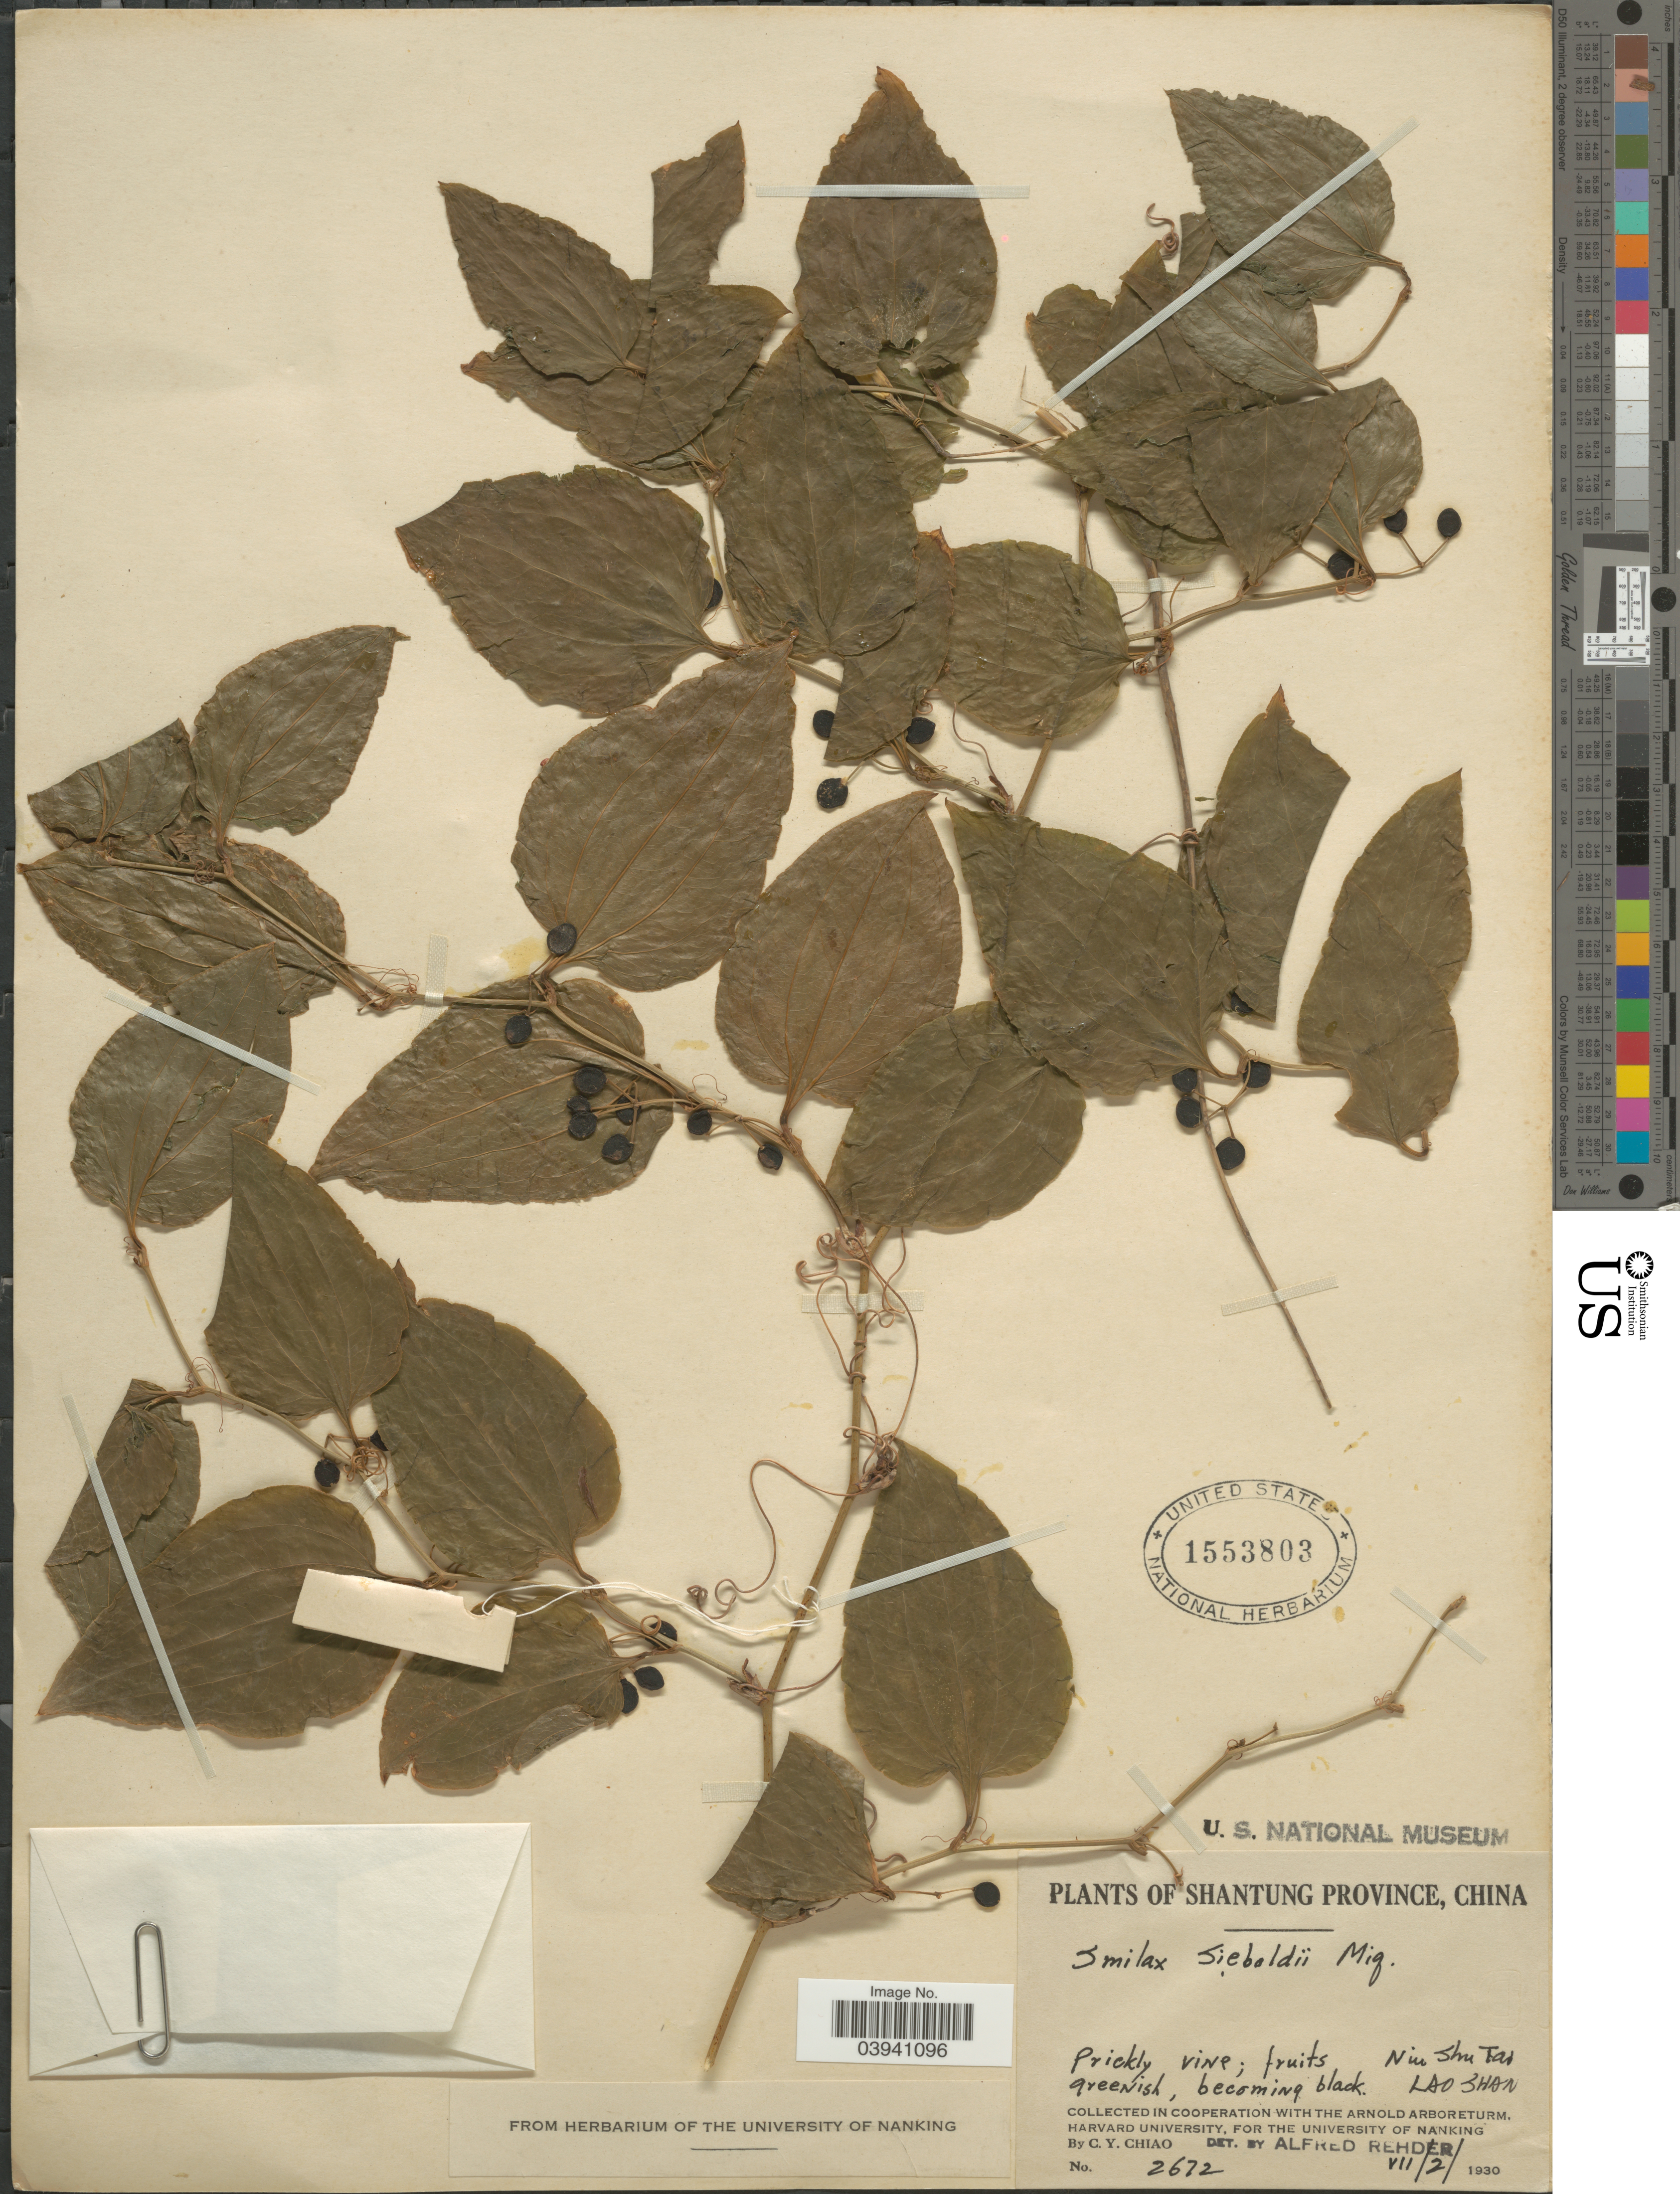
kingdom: Plantae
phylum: Tracheophyta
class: Liliopsida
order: Liliales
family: Smilacaceae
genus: Smilax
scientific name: Smilax sieboldii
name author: Miq.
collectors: C. Y. Chiao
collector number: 2672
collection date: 1930-07-02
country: China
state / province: Shandong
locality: Shantung Province. Niu Shu Tai. Lao Shan.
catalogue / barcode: US 1553803